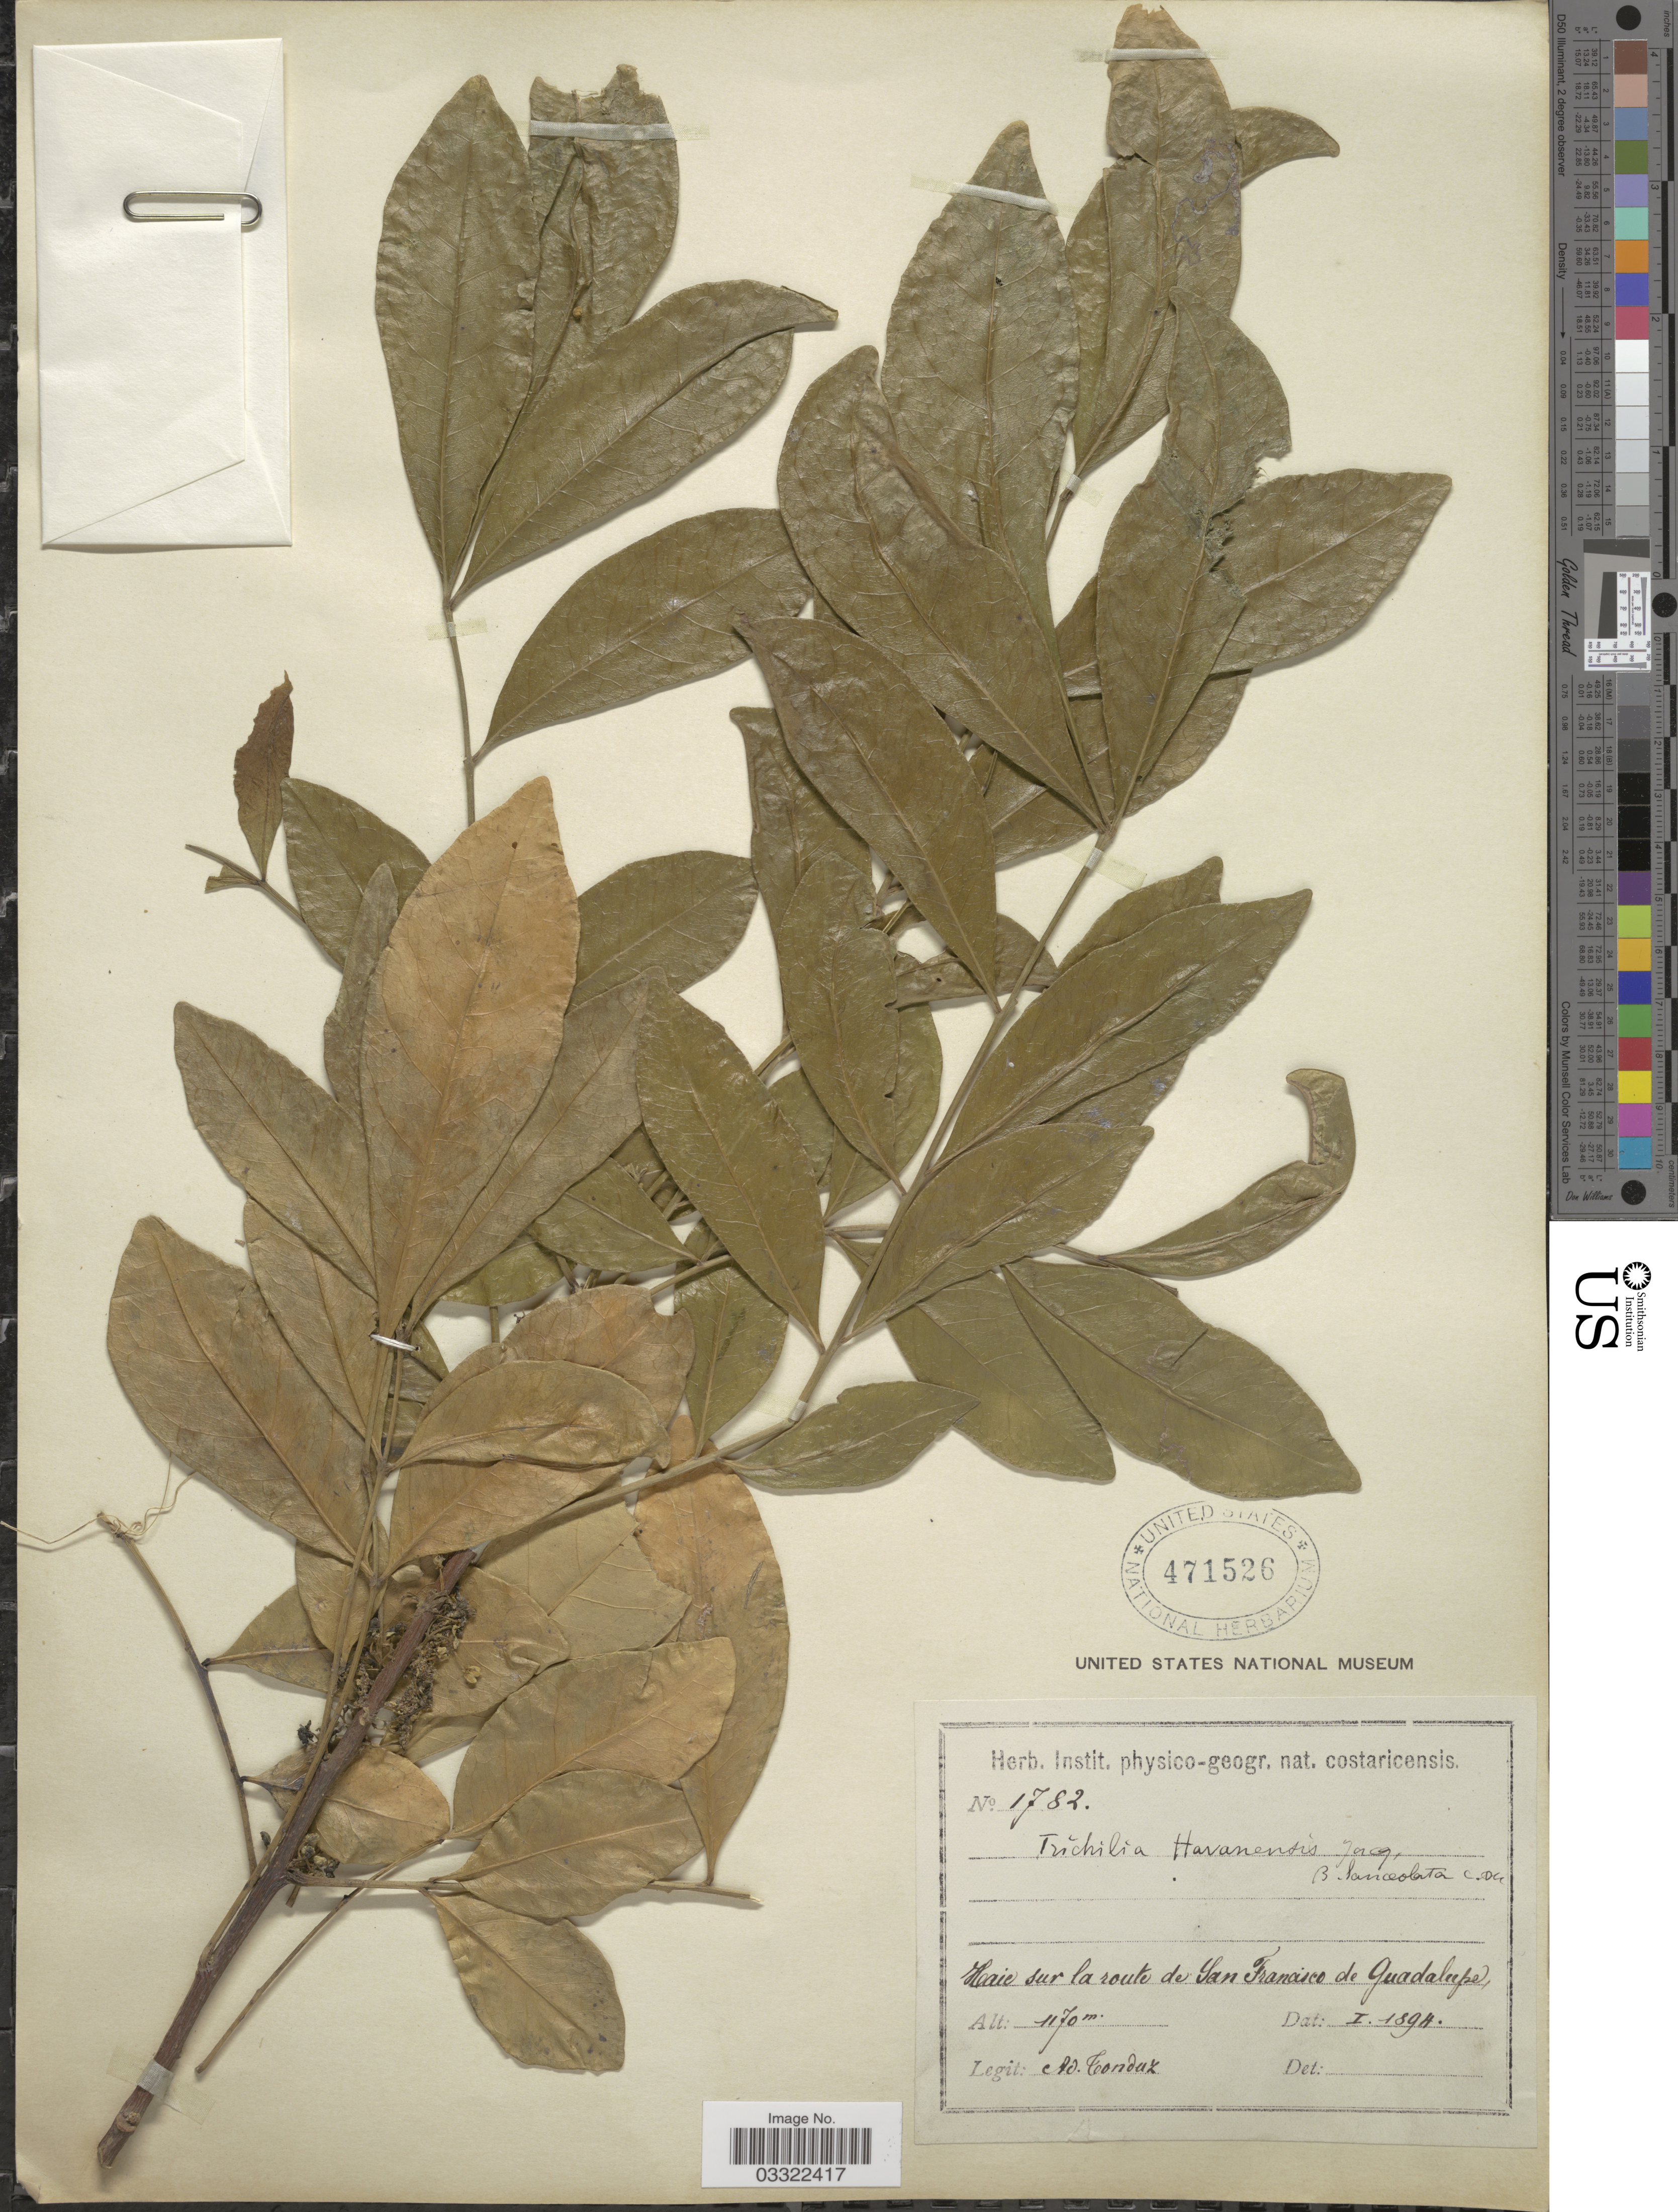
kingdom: Plantae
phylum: Tracheophyta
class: Magnoliopsida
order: Sapindales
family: Meliaceae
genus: Trichilia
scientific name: Trichilia havanensis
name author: Jacq.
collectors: A. Tonduz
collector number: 1782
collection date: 1894-01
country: Costa Rica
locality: Haie sur la route de San Francisco de Guadalupe.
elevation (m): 1170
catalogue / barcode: US 471526